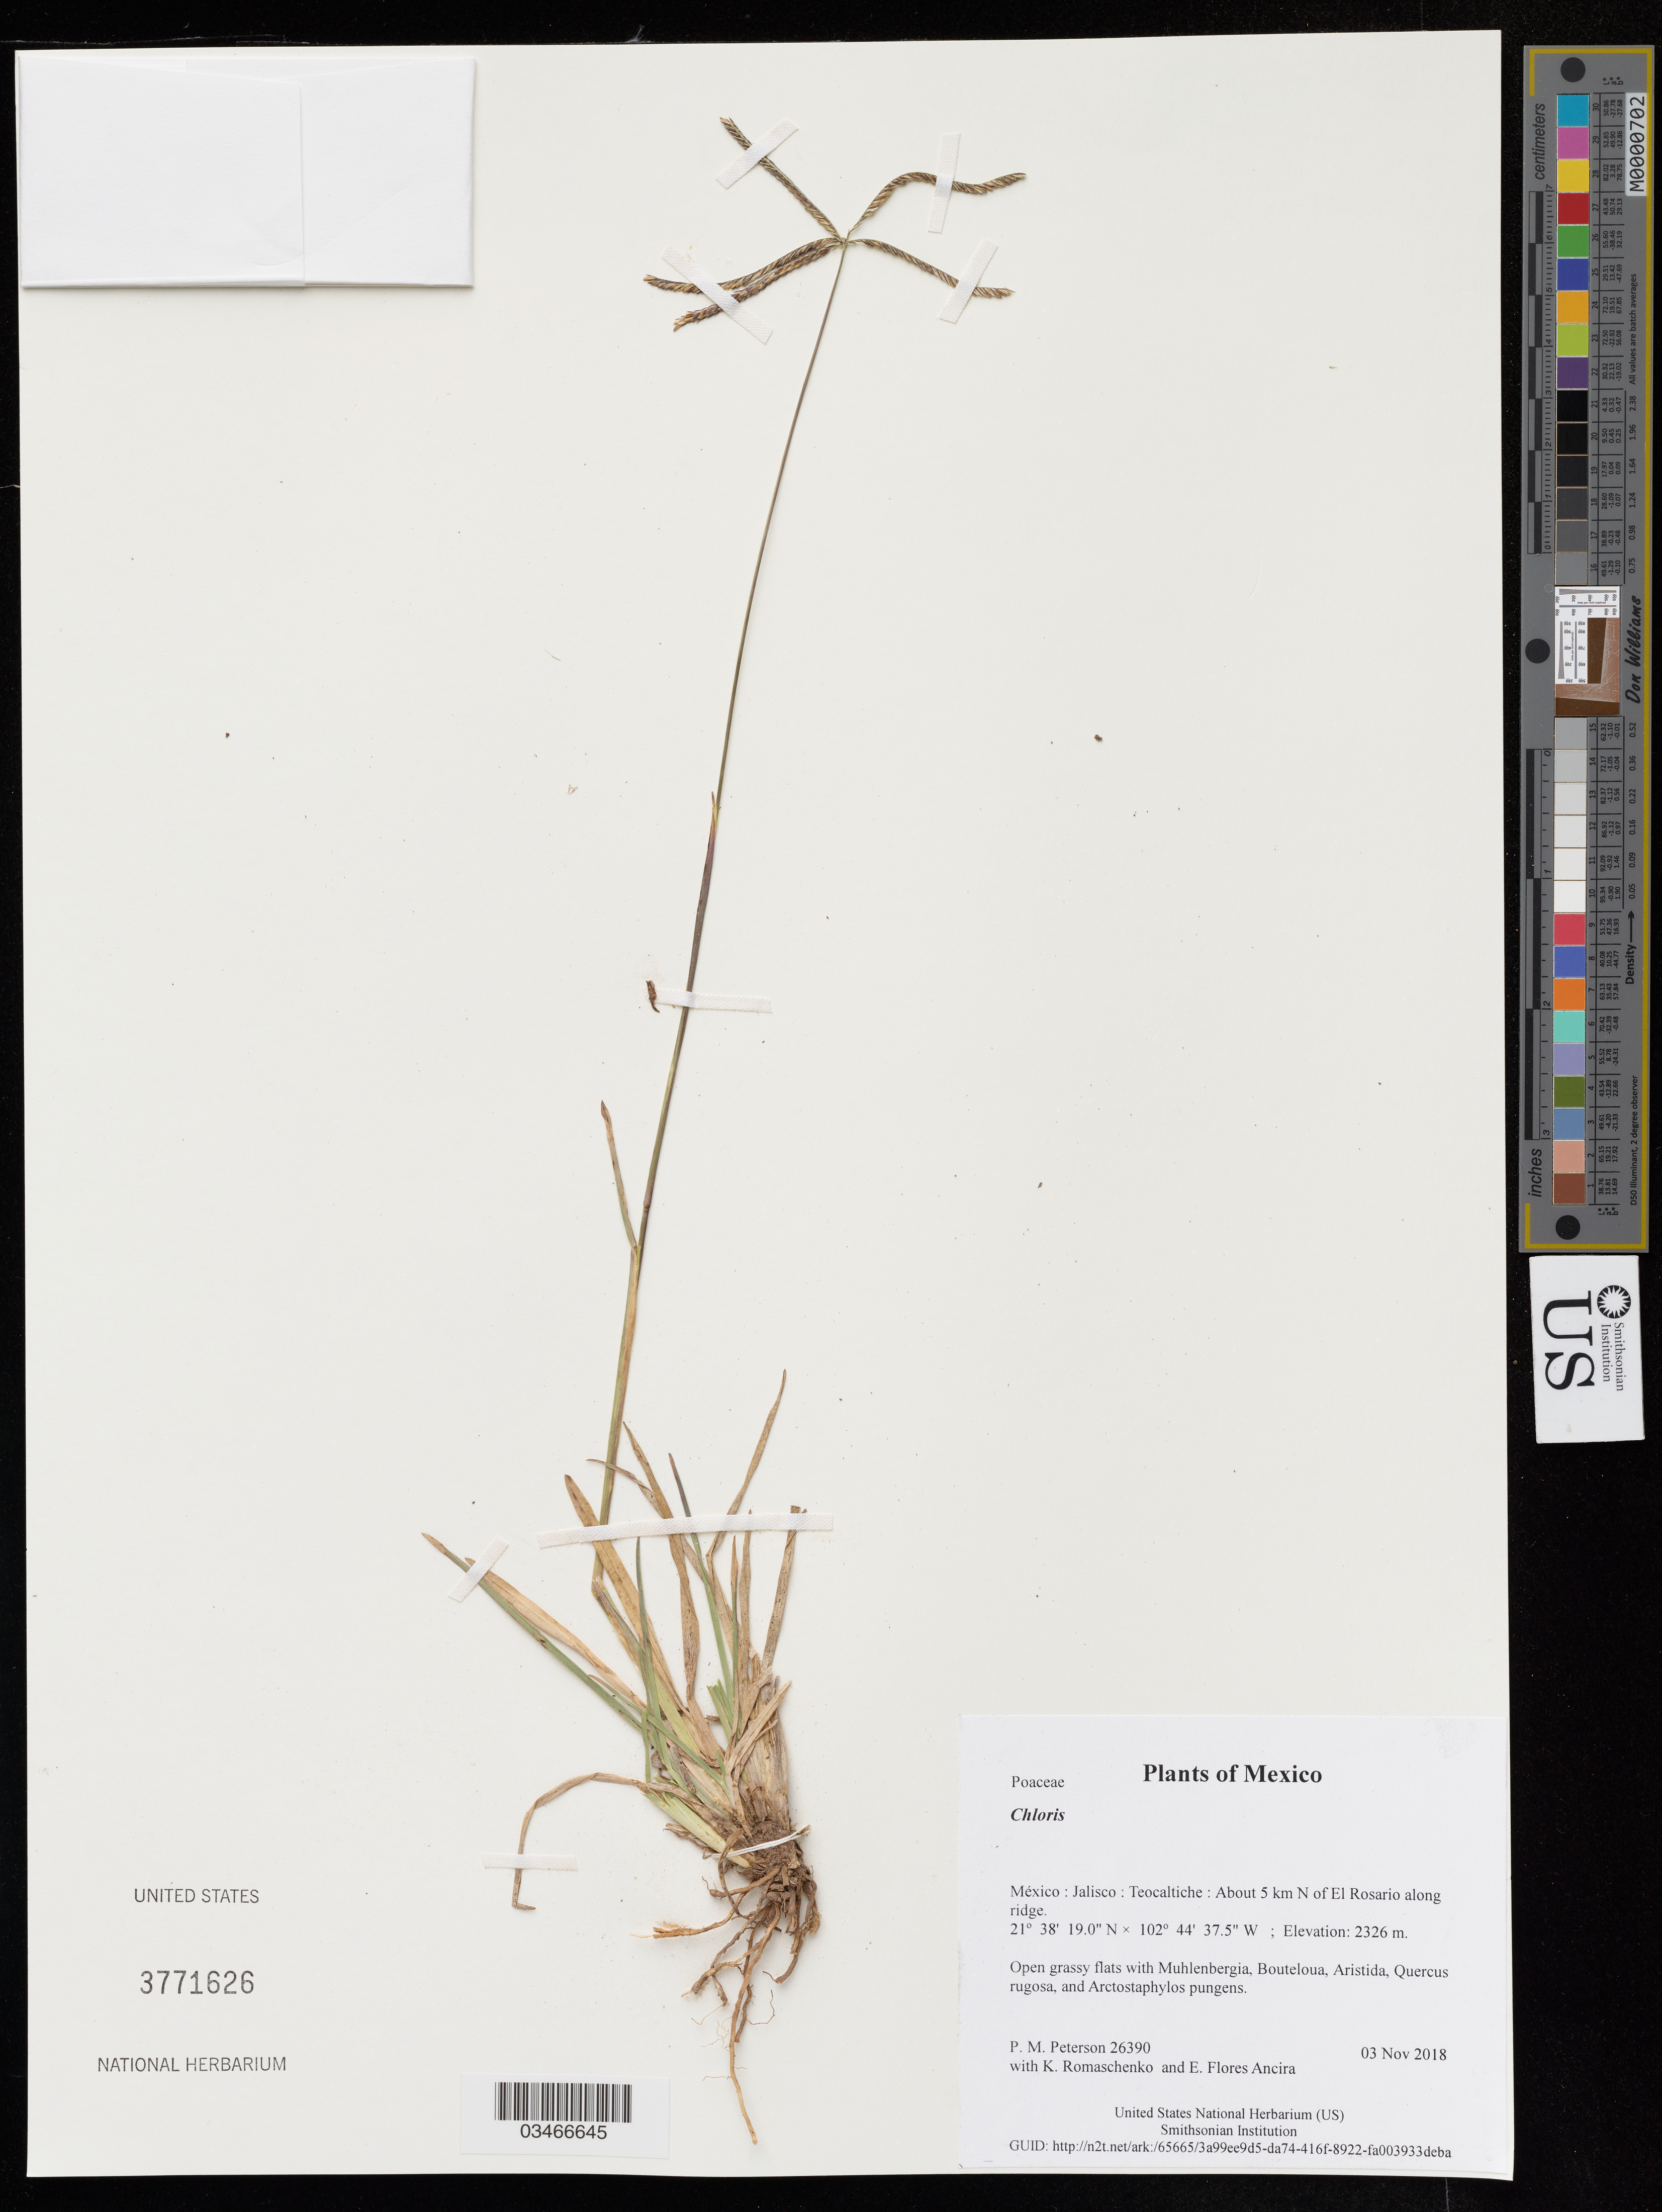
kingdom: Plantae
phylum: Tracheophyta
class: Liliopsida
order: Poales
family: Poaceae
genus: Chloris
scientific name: Chloris sp.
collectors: P. M. Peterson, K. Romaschenko & E. Flores Ancira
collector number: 26390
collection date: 2018-11-03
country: México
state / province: Jalisco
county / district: Teocaltiche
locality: About 5 km N of El Rosario along ridge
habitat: Open grassy flats with Muhlenbergia, Bouteloua, Aristida, Quercus rugosa, and Arctostaphylos pungens.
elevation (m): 2326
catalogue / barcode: US 3771626